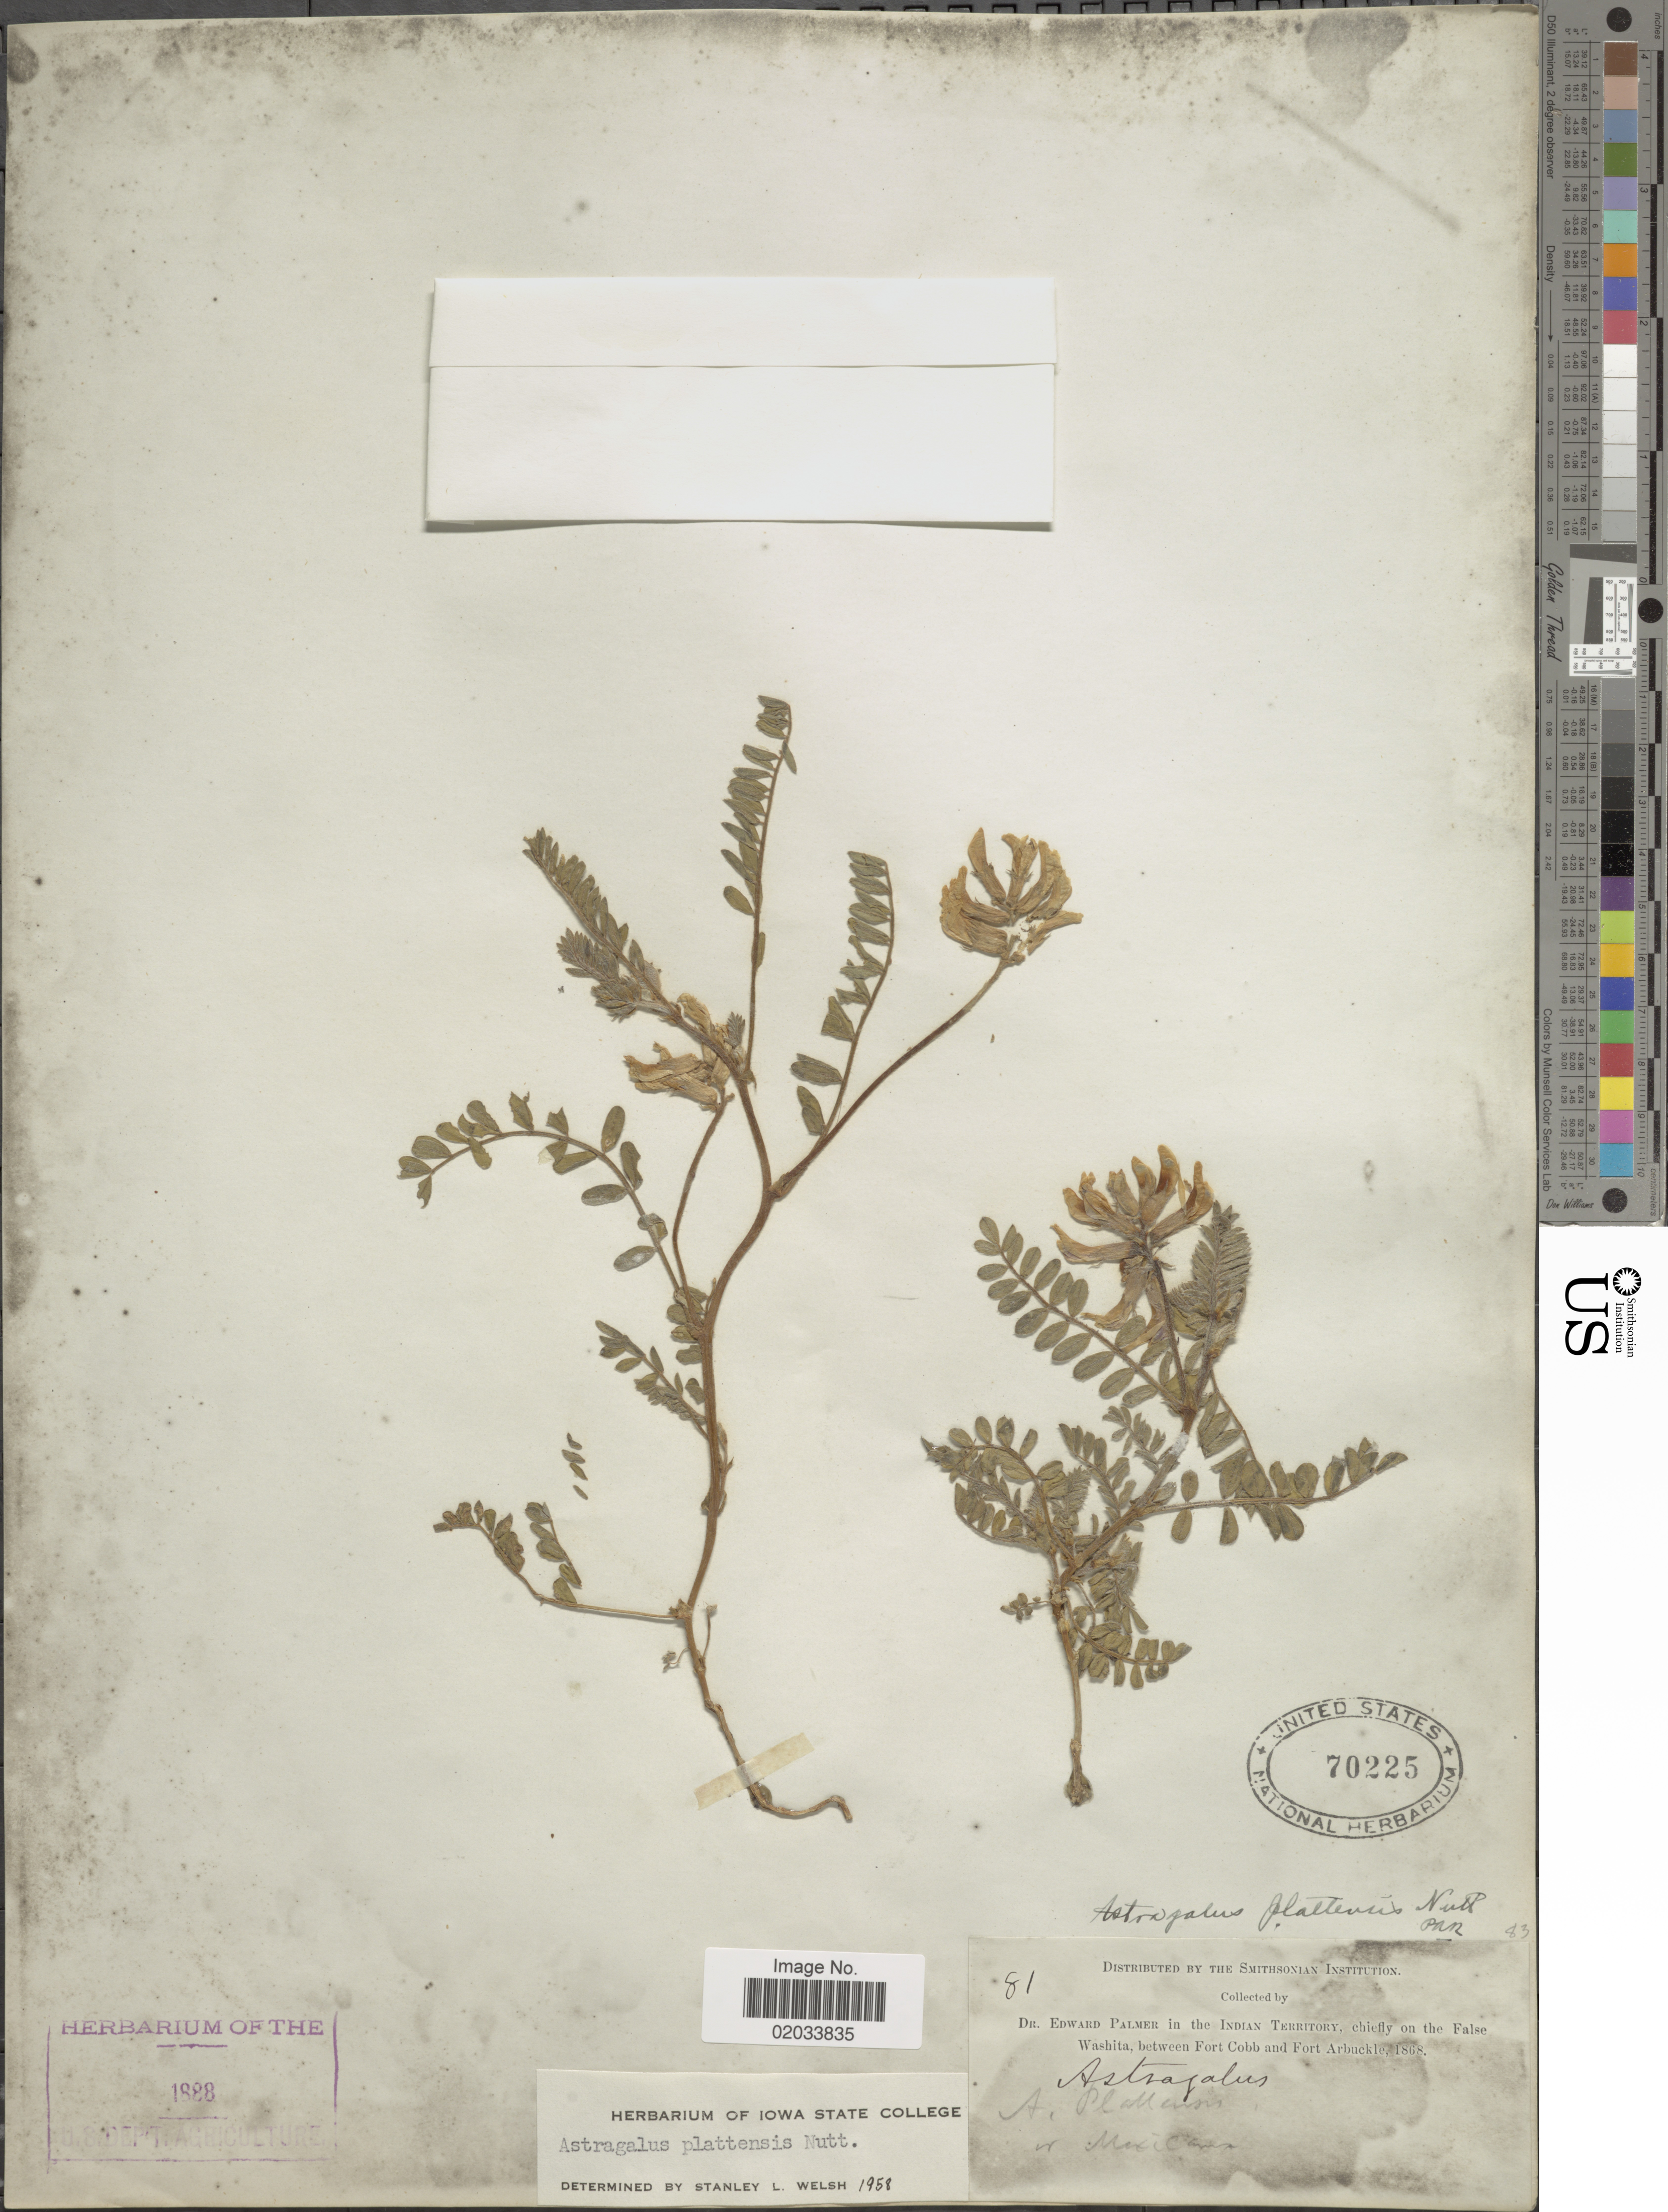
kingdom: Plantae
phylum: Tracheophyta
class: Magnoliopsida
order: Fabales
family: Fabaceae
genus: Astragalus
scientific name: Astragalus plattensis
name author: Nutt. ex Torr. & A. Gray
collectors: E. Palmer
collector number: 81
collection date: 1868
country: United States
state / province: Oklahoma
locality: In the Indian Territory, chiefly on the False Washita, between Fort Cobb and Fort Arbuckle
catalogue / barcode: US 70225